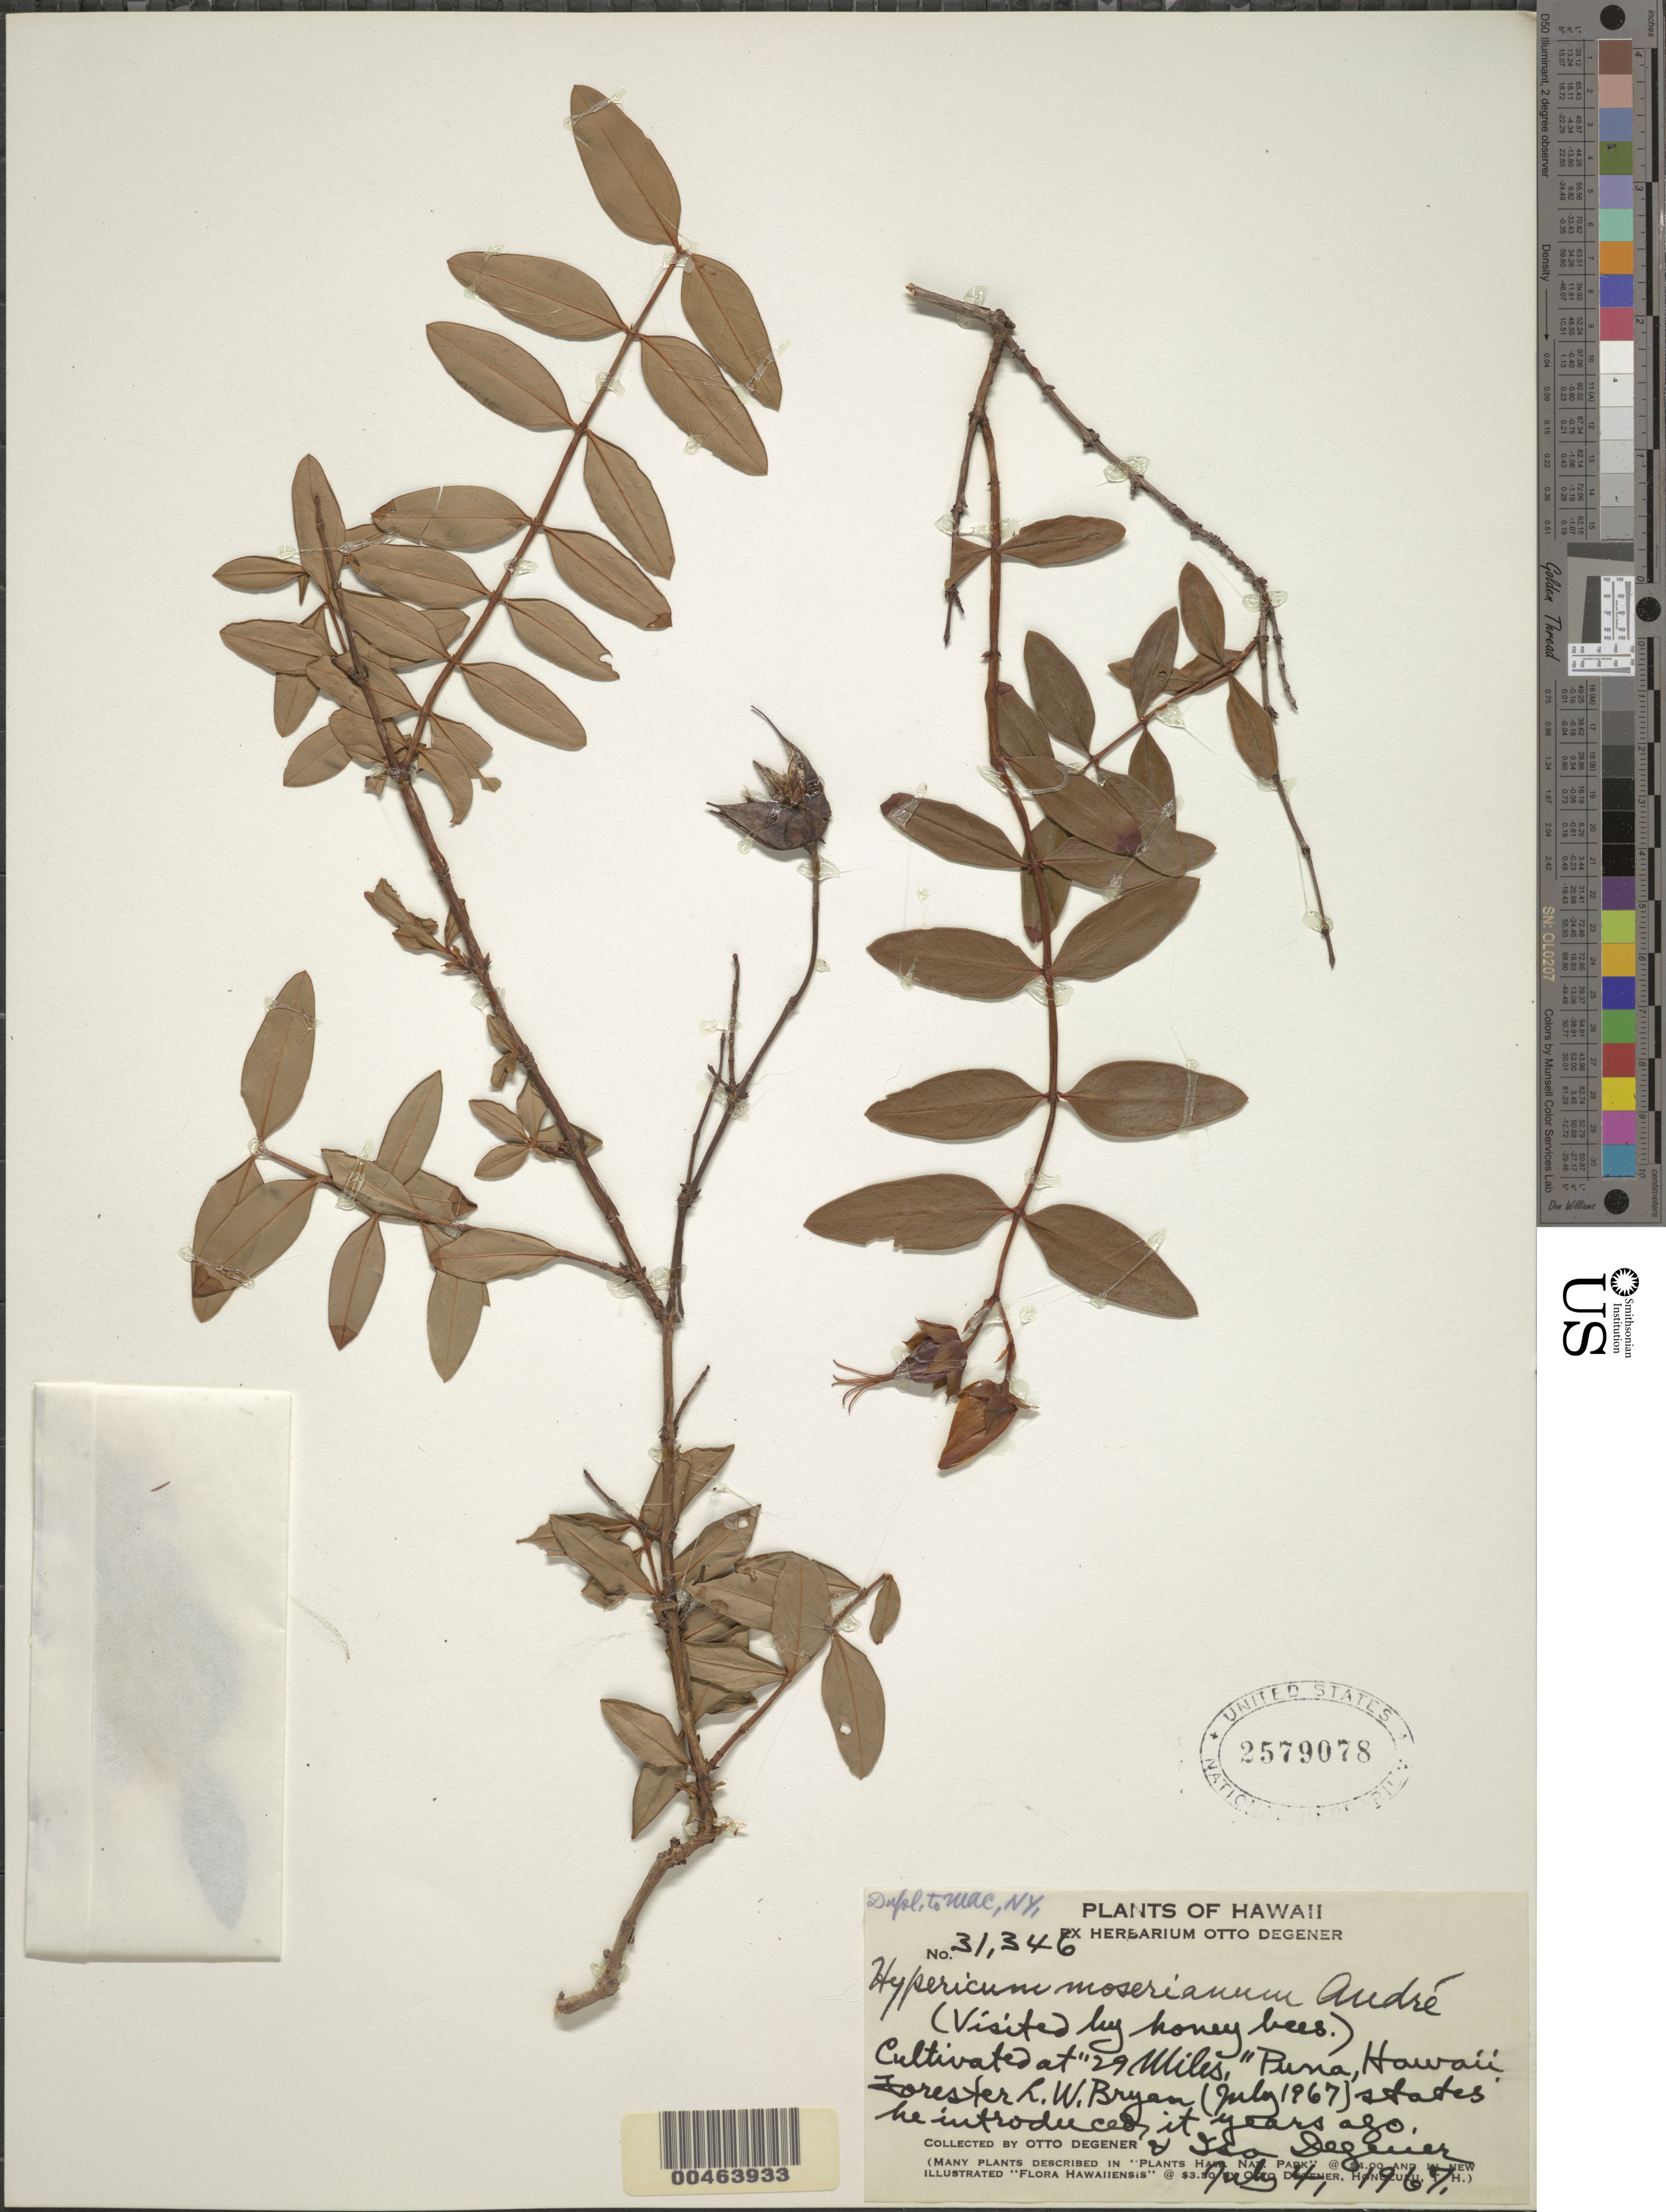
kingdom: Plantae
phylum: Tracheophyta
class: Magnoliopsida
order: Malpighiales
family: Hypericaceae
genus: Hypericum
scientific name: Hypericum x moserianum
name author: André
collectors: O. Degener & I. Degener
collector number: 31346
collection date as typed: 4 Jul 1967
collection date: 1967-07-04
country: United States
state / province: Hawaii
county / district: Hawaii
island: Hawaii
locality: at 29 Miles, Puna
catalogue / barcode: US 2579078